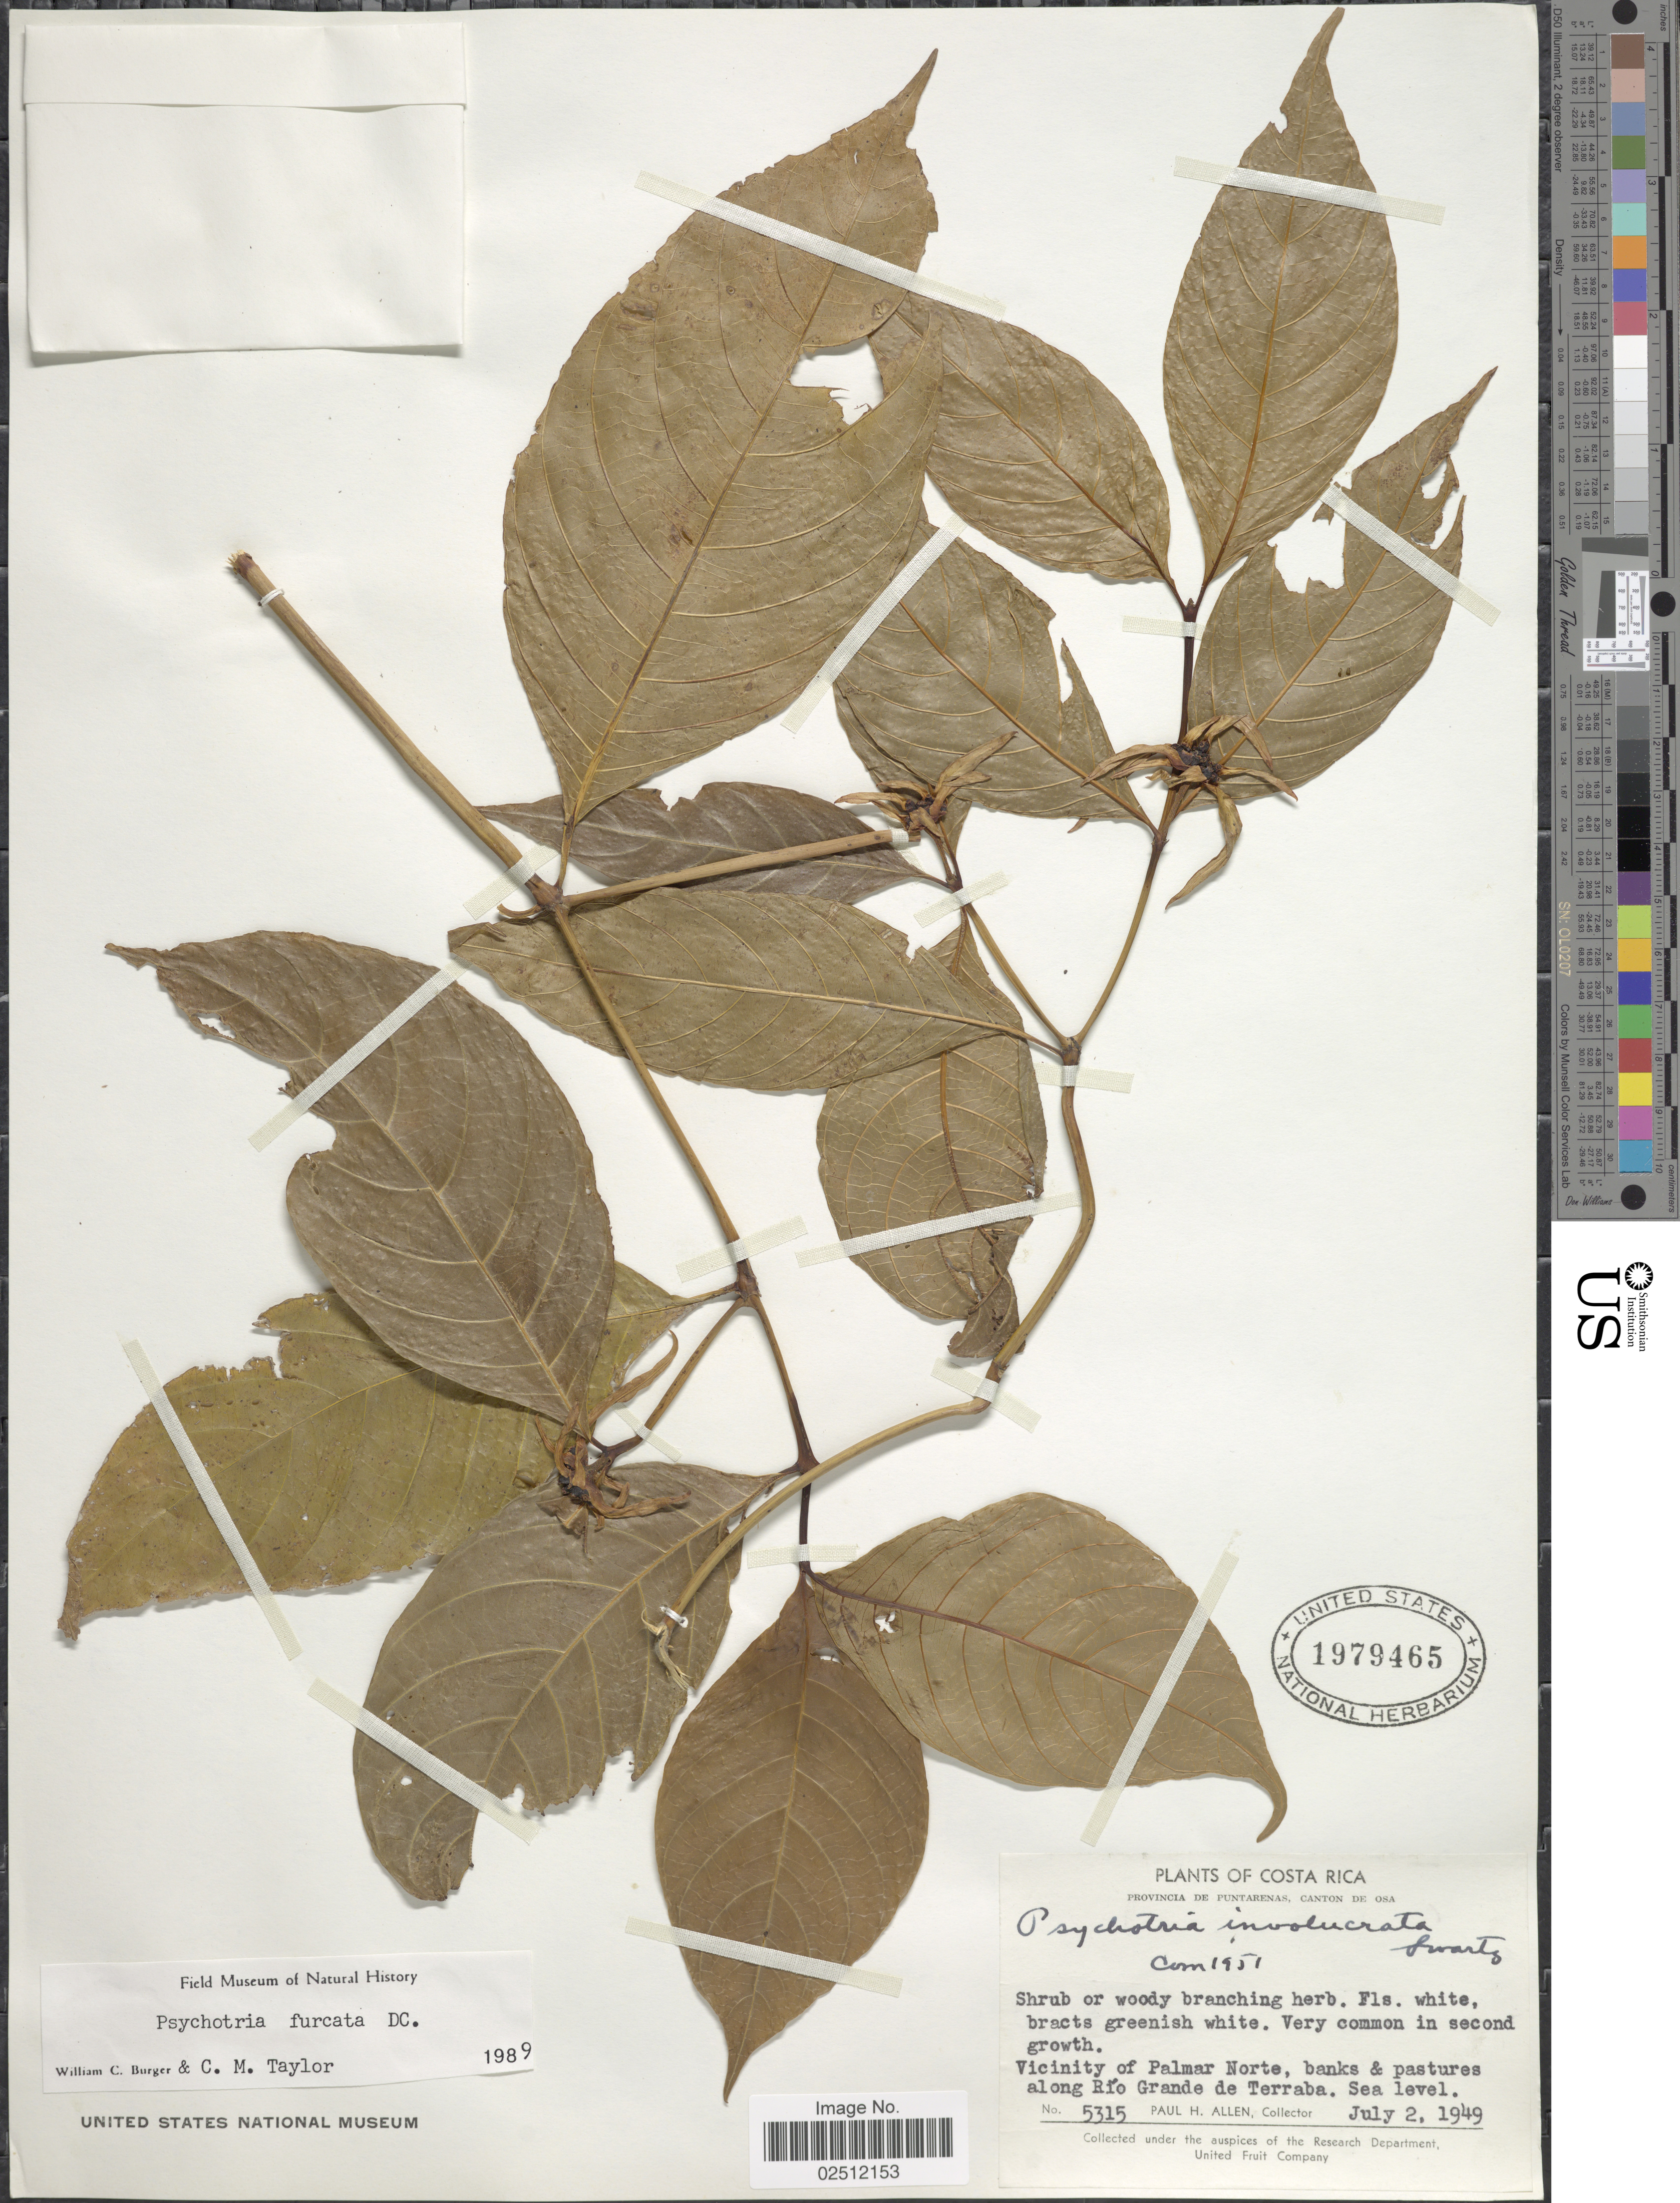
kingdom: Plantae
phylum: Tracheophyta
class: Magnoliopsida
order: Gentianales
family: Rubiaceae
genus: Psychotria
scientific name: Psychotria furcata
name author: DC.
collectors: P. H. Allen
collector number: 5315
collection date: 1949-07-02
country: Costa Rica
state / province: Puntarenas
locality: Canton de Osa, Vicinity of Palmar Norte, banks & pastures along Río Grande de Terraba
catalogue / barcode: US 1979465